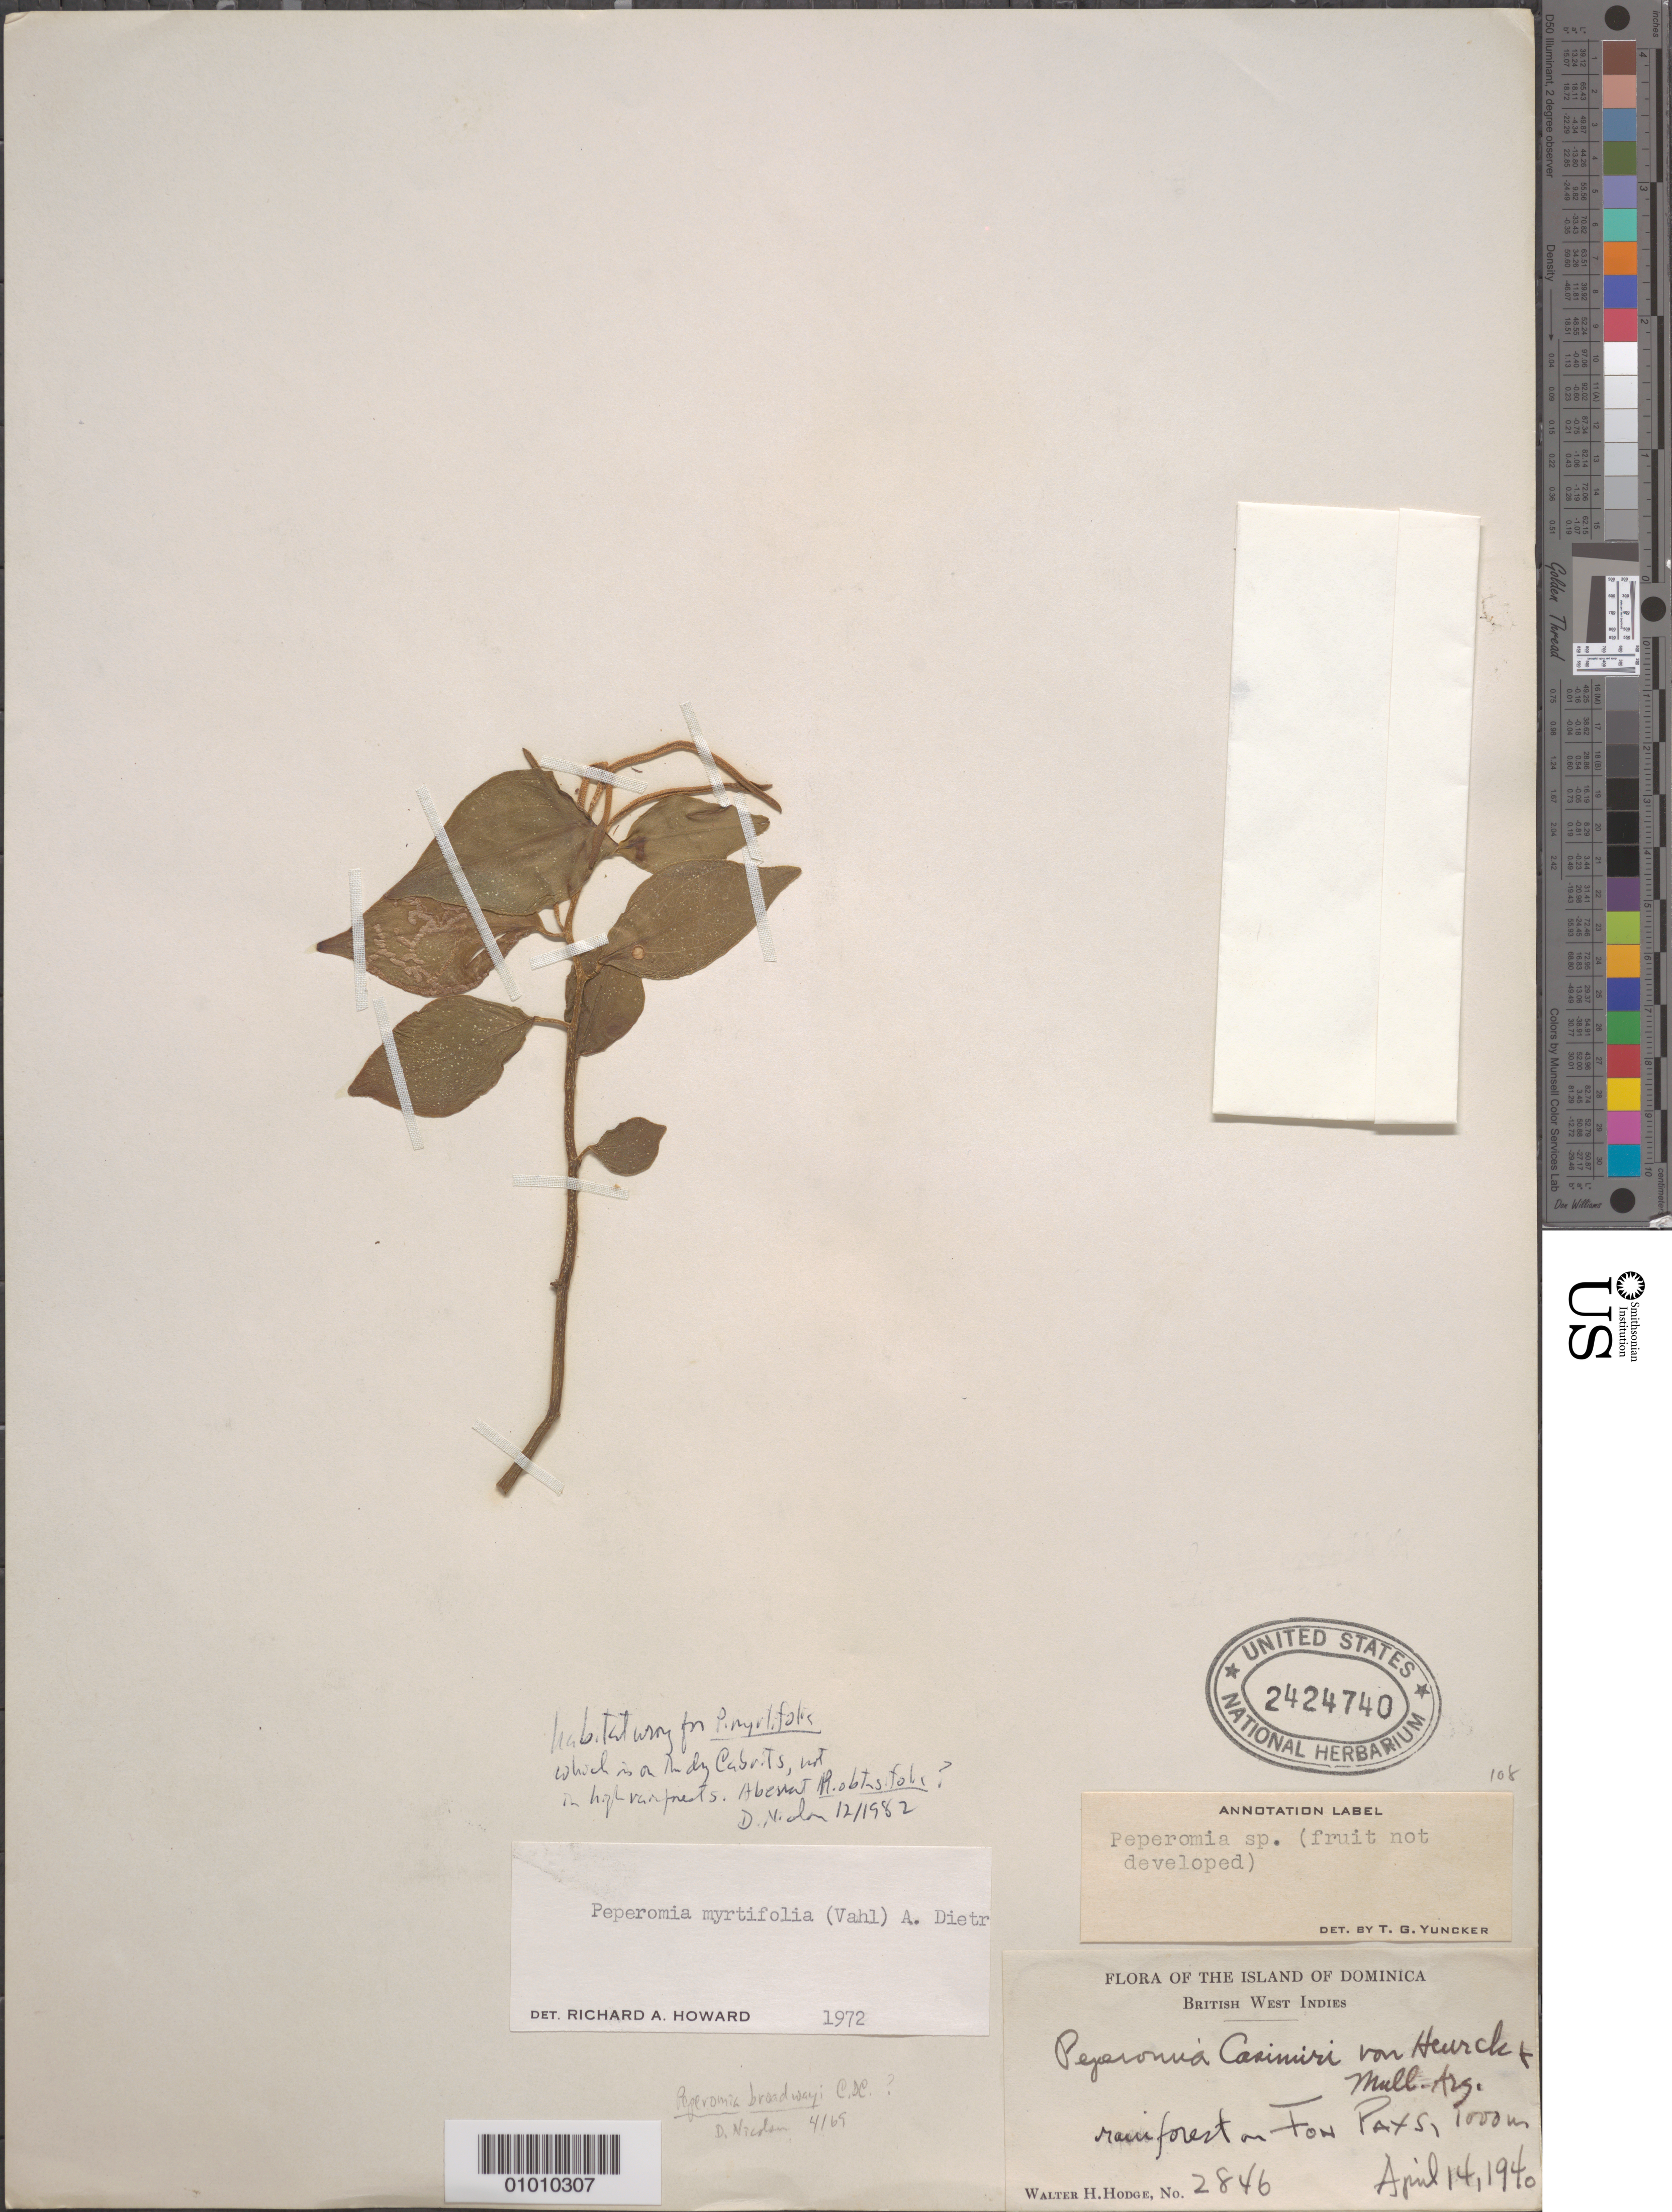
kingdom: Plantae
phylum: Tracheophyta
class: Magnoliopsida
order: Piperales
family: Piperaceae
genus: Peperomia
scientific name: Peperomia myrtifolia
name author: (Vahl) A. Dietr.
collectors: W. Hodge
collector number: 2846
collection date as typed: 14 Apr 1940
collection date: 1940-04-14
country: Dominica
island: Dominica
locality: Rainforest on Fon Paxs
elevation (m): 1000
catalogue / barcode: US 2424740